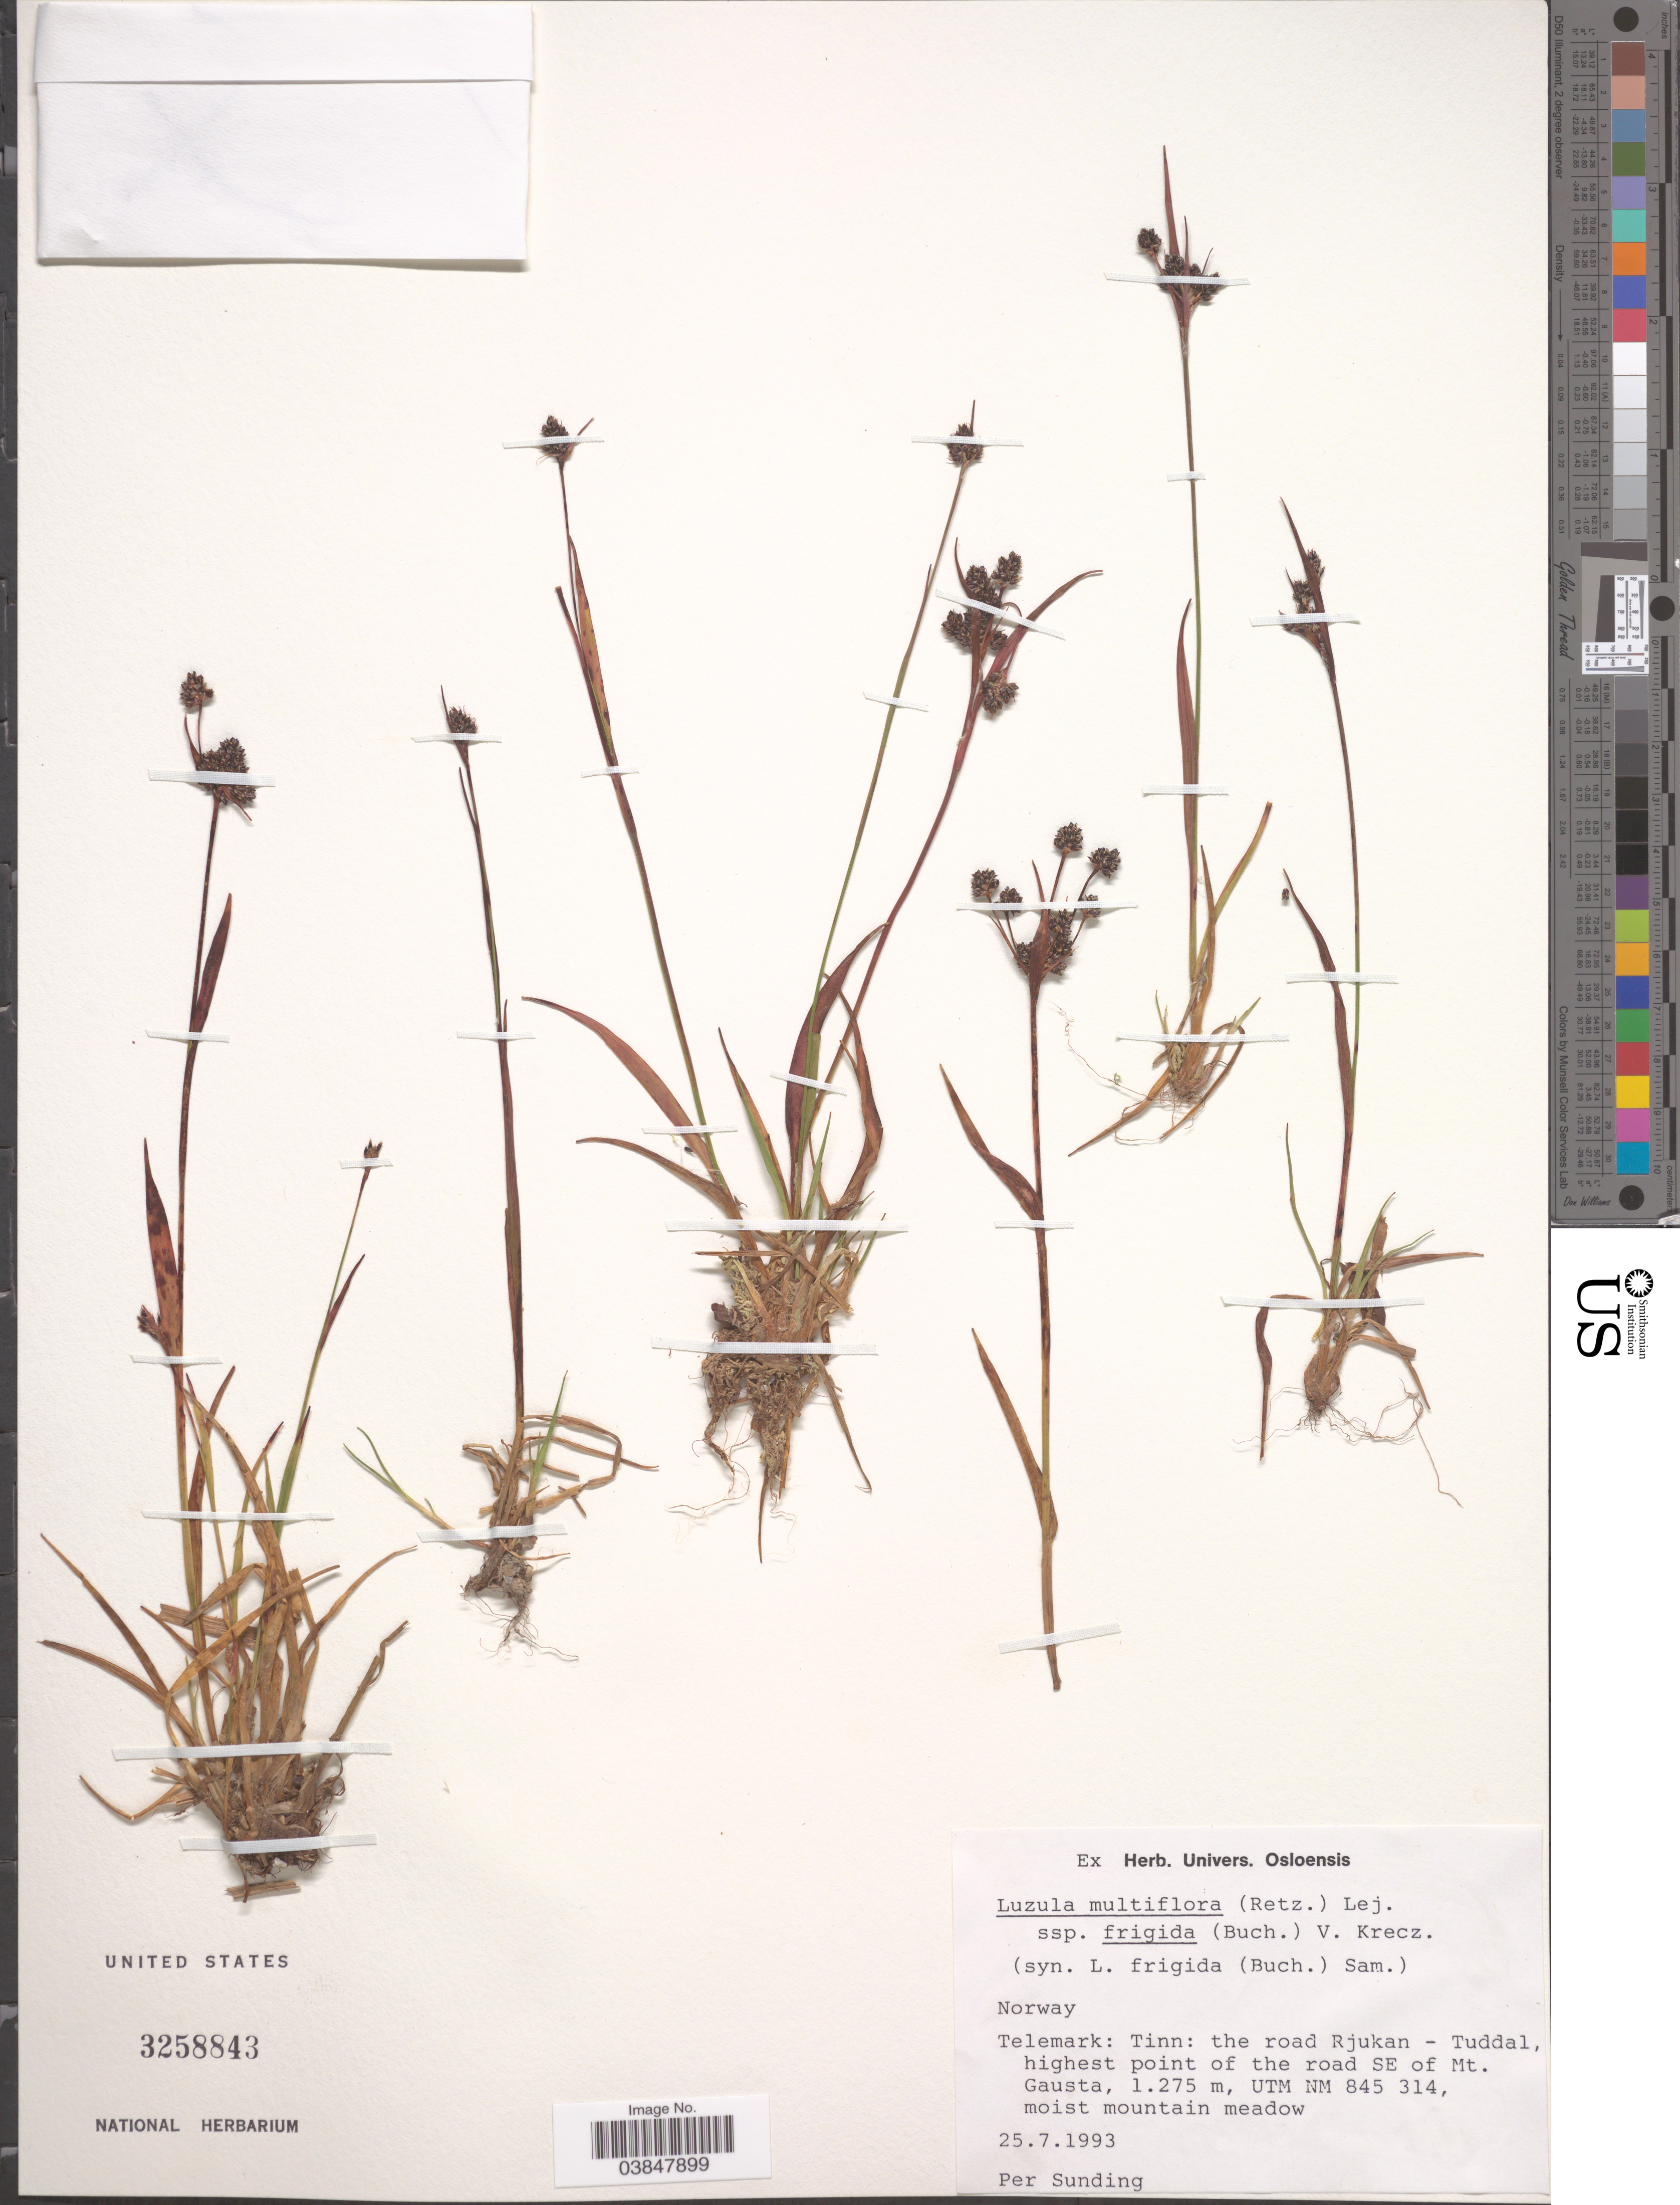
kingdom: Plantae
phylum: Tracheophyta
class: Liliopsida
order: Poales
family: Juncaceae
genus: Luzula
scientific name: Luzula multiflora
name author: (Ehrh.) Lej.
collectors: P. O. Sunding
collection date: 1993-07-25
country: Norway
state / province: Telemark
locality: Tinn: the road Rjukan - Tuddal, highest point of the road SE of Mt. Gausta, UTM NM 845 314.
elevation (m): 1275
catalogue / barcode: US 3258843